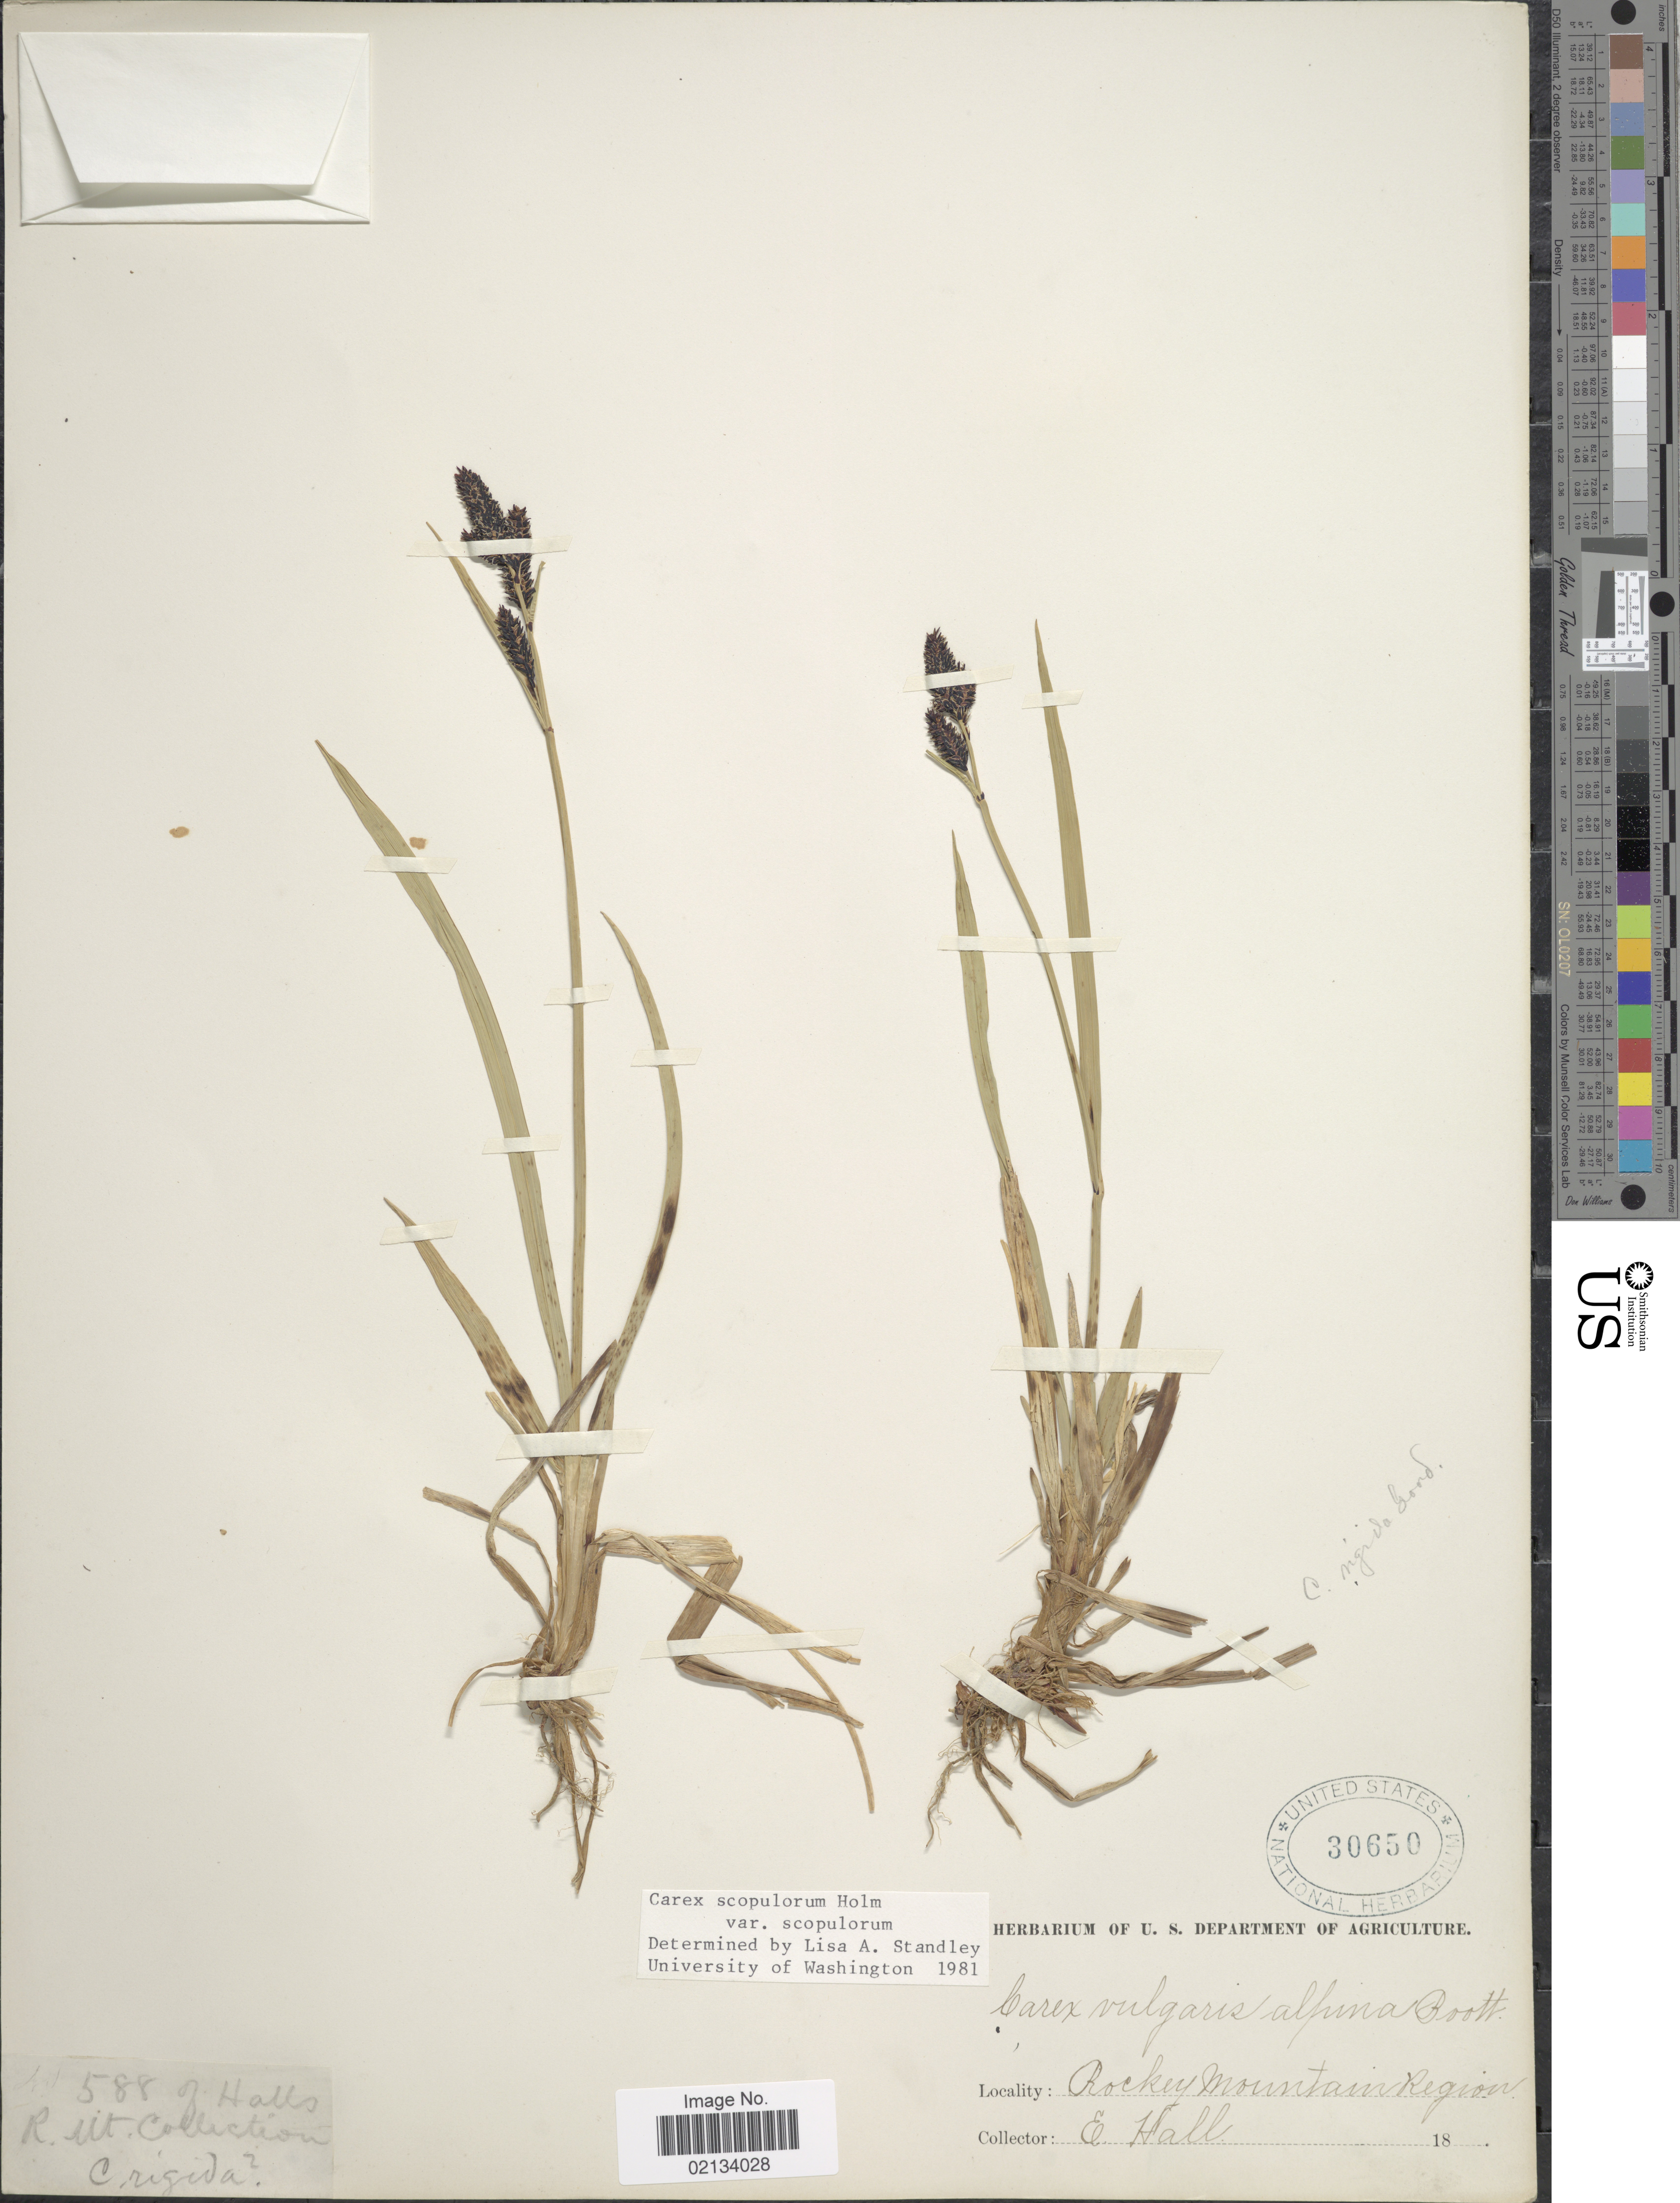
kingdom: Plantae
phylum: Tracheophyta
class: Liliopsida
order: Poales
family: Cyperaceae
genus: Carex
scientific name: Carex scopulorum var. scopulorum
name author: Holm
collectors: E. Hall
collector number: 588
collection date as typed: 18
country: United States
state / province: Colorado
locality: Rocky Mtns. Region.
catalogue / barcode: US 30650